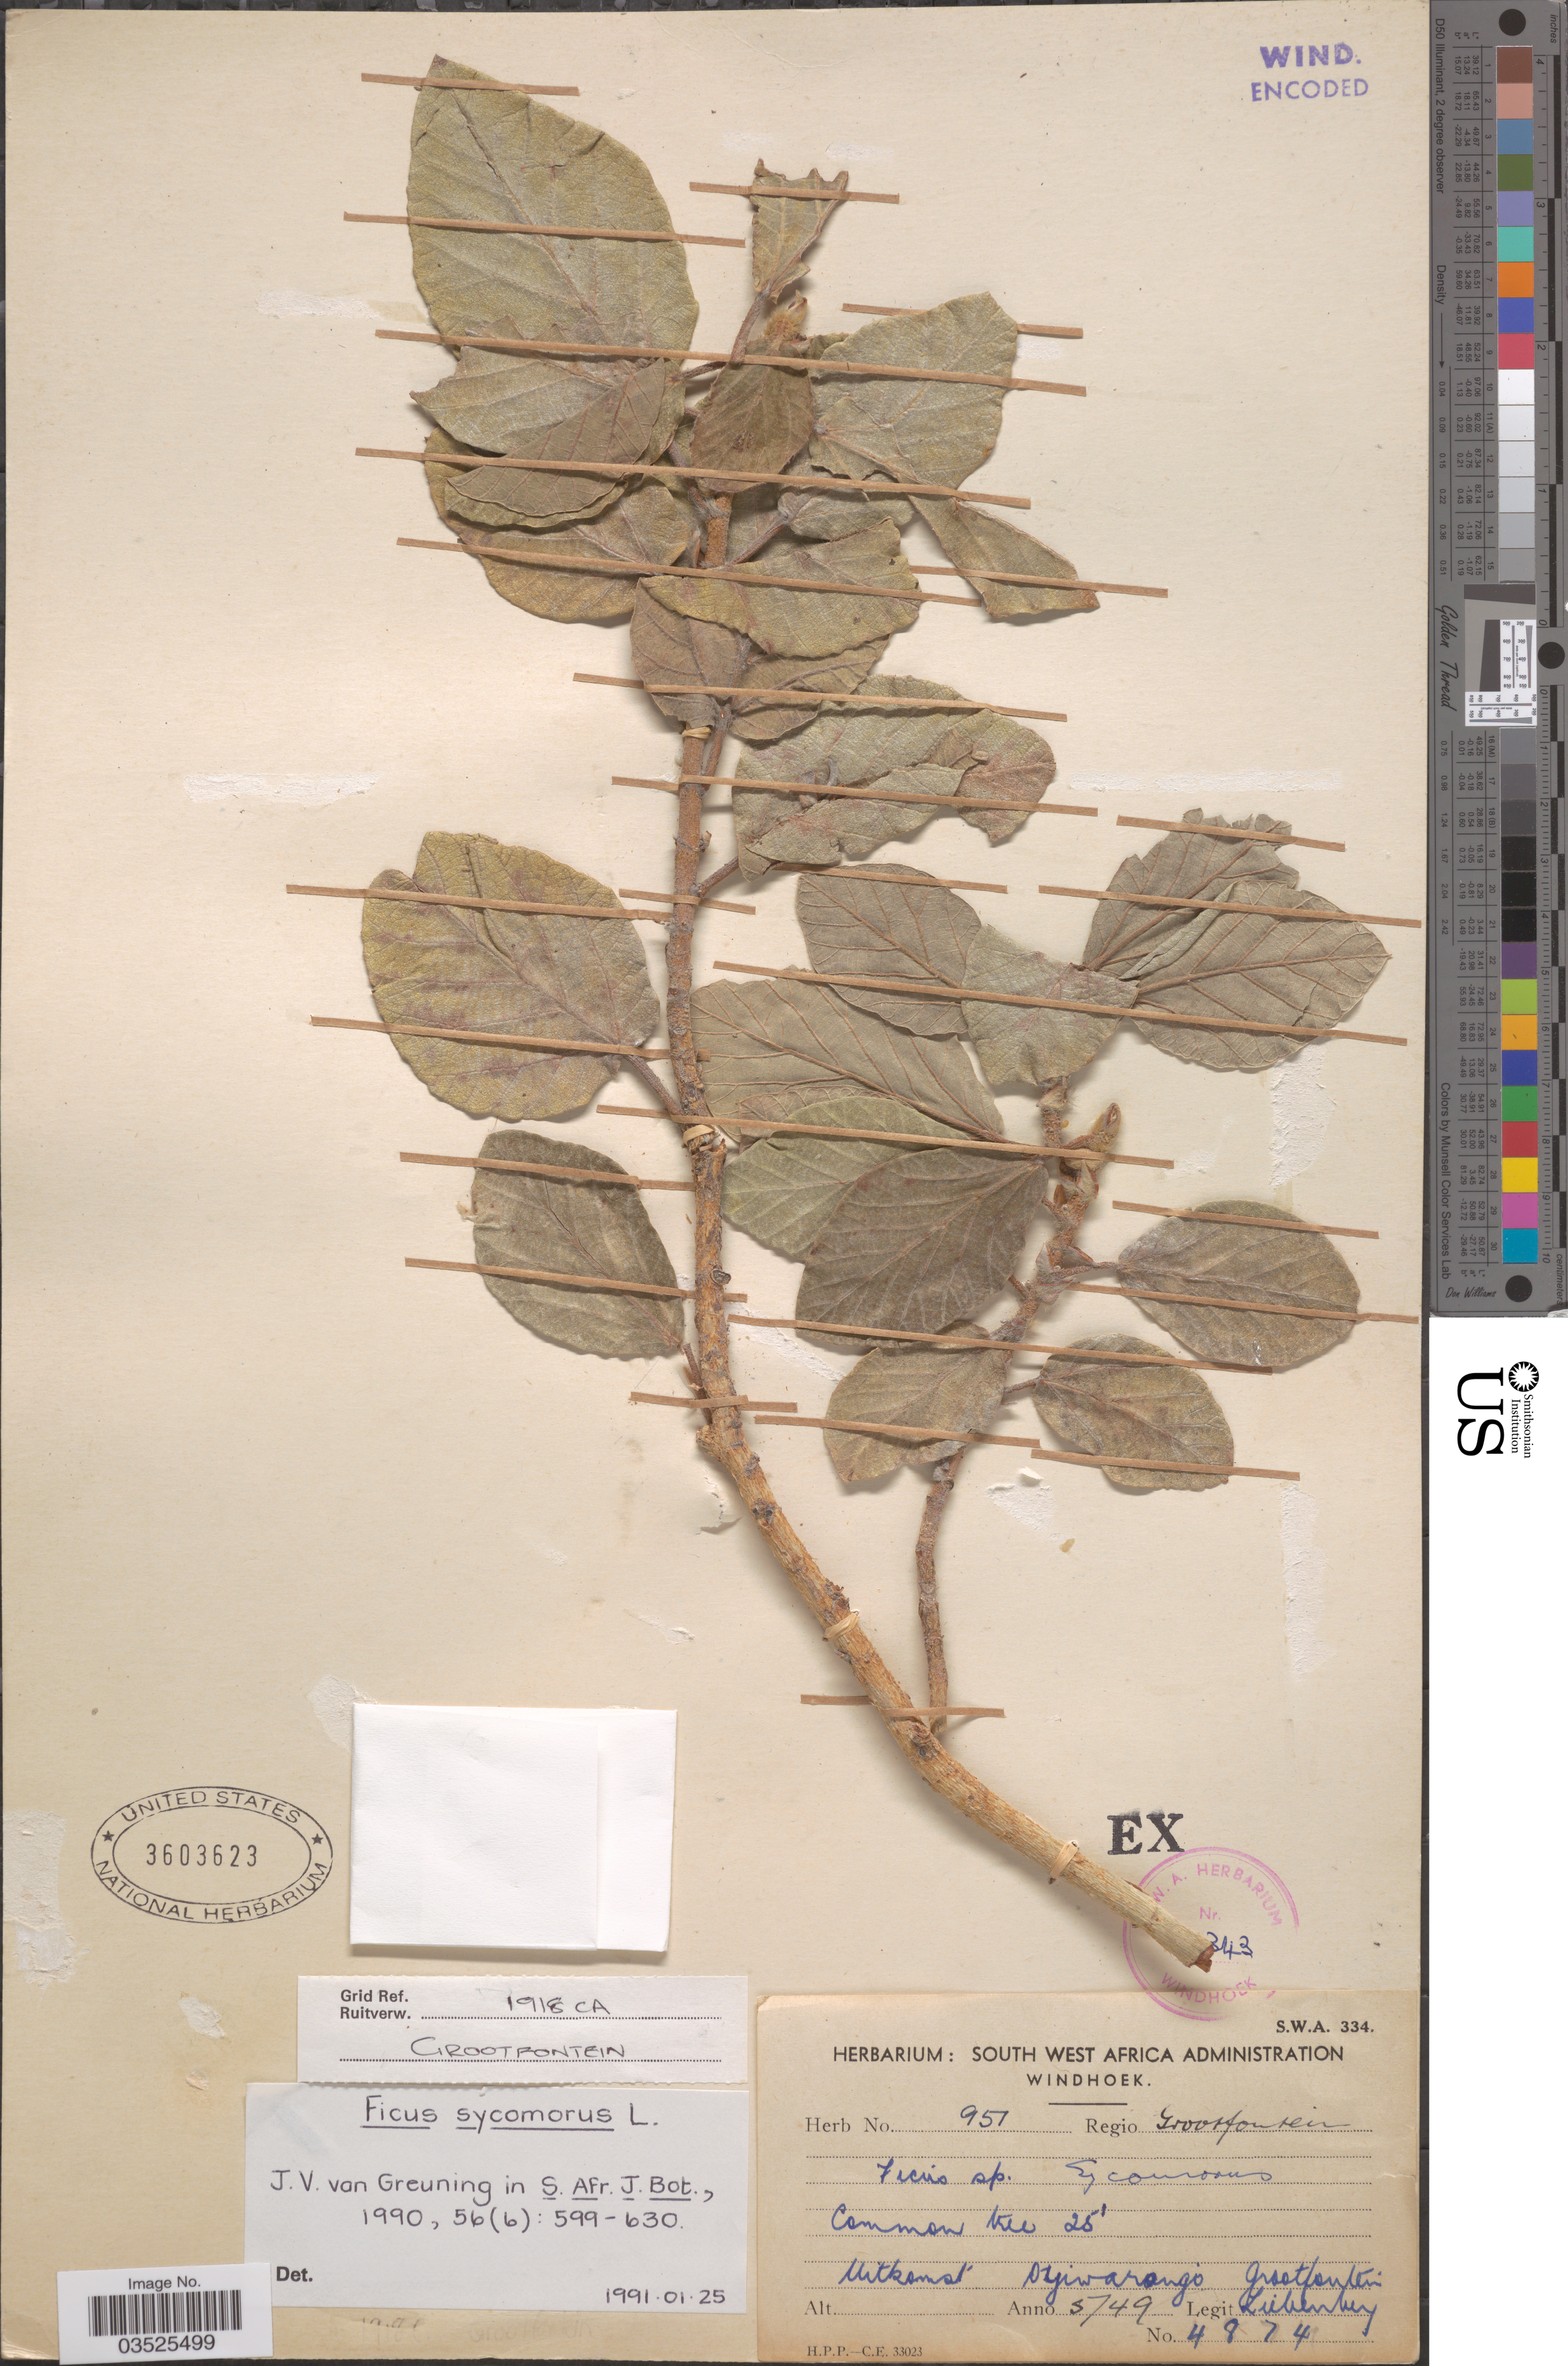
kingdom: Plantae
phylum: Tracheophyta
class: Magnoliopsida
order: Rosales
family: Moraceae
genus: Ficus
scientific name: Ficus sycomorus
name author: L.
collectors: -. Liebenberg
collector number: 4874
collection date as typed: Transcribed d/m/y: /5/49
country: Namibia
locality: Regio Grootfontein. Uitkomst Otjiwarango* Grootfontein.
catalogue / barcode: US 3603623